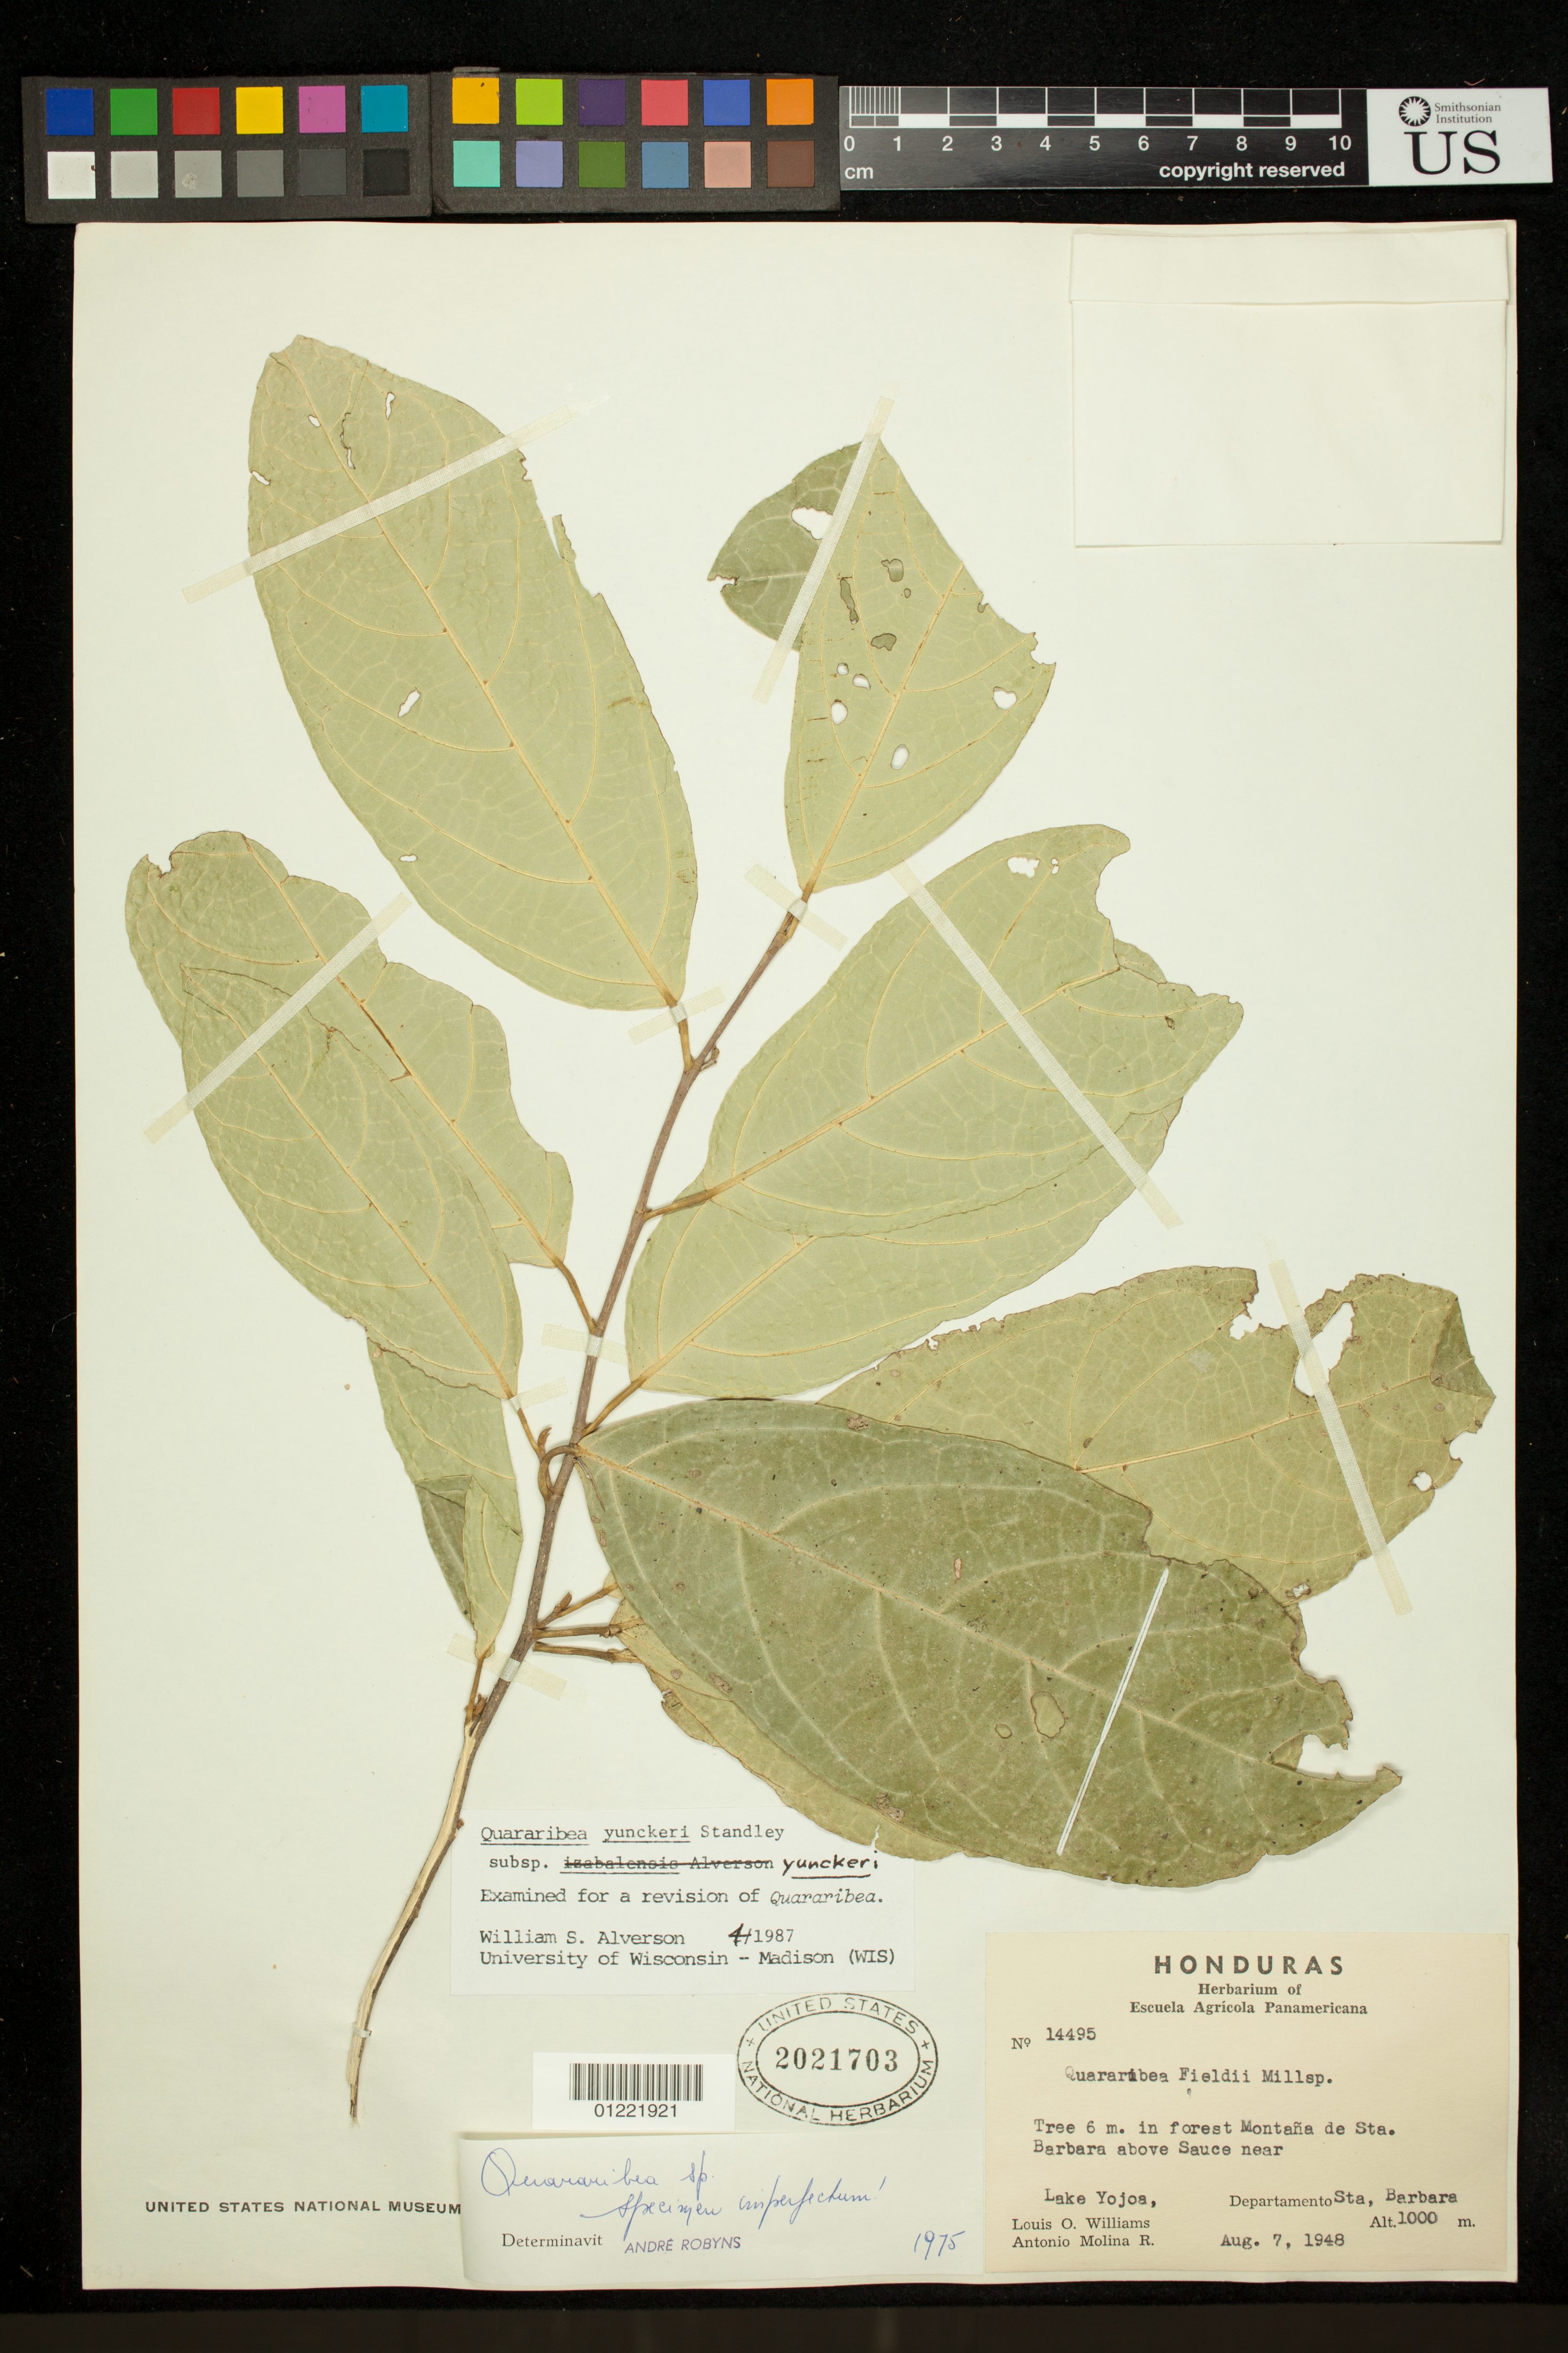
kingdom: Plantae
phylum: Tracheophyta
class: Magnoliopsida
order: Malvales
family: Malvaceae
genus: Quararibea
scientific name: Quararibea yunckeri subsp. yunckeri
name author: Standl.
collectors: L. O. Williams & A. Molina R.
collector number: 14495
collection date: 1948-08-07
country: Honduras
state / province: Santa Bárbara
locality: In forest Montana de Sta. Barbara, above Sauce near Lake Yojoa.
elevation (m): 1000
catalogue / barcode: US 2021703